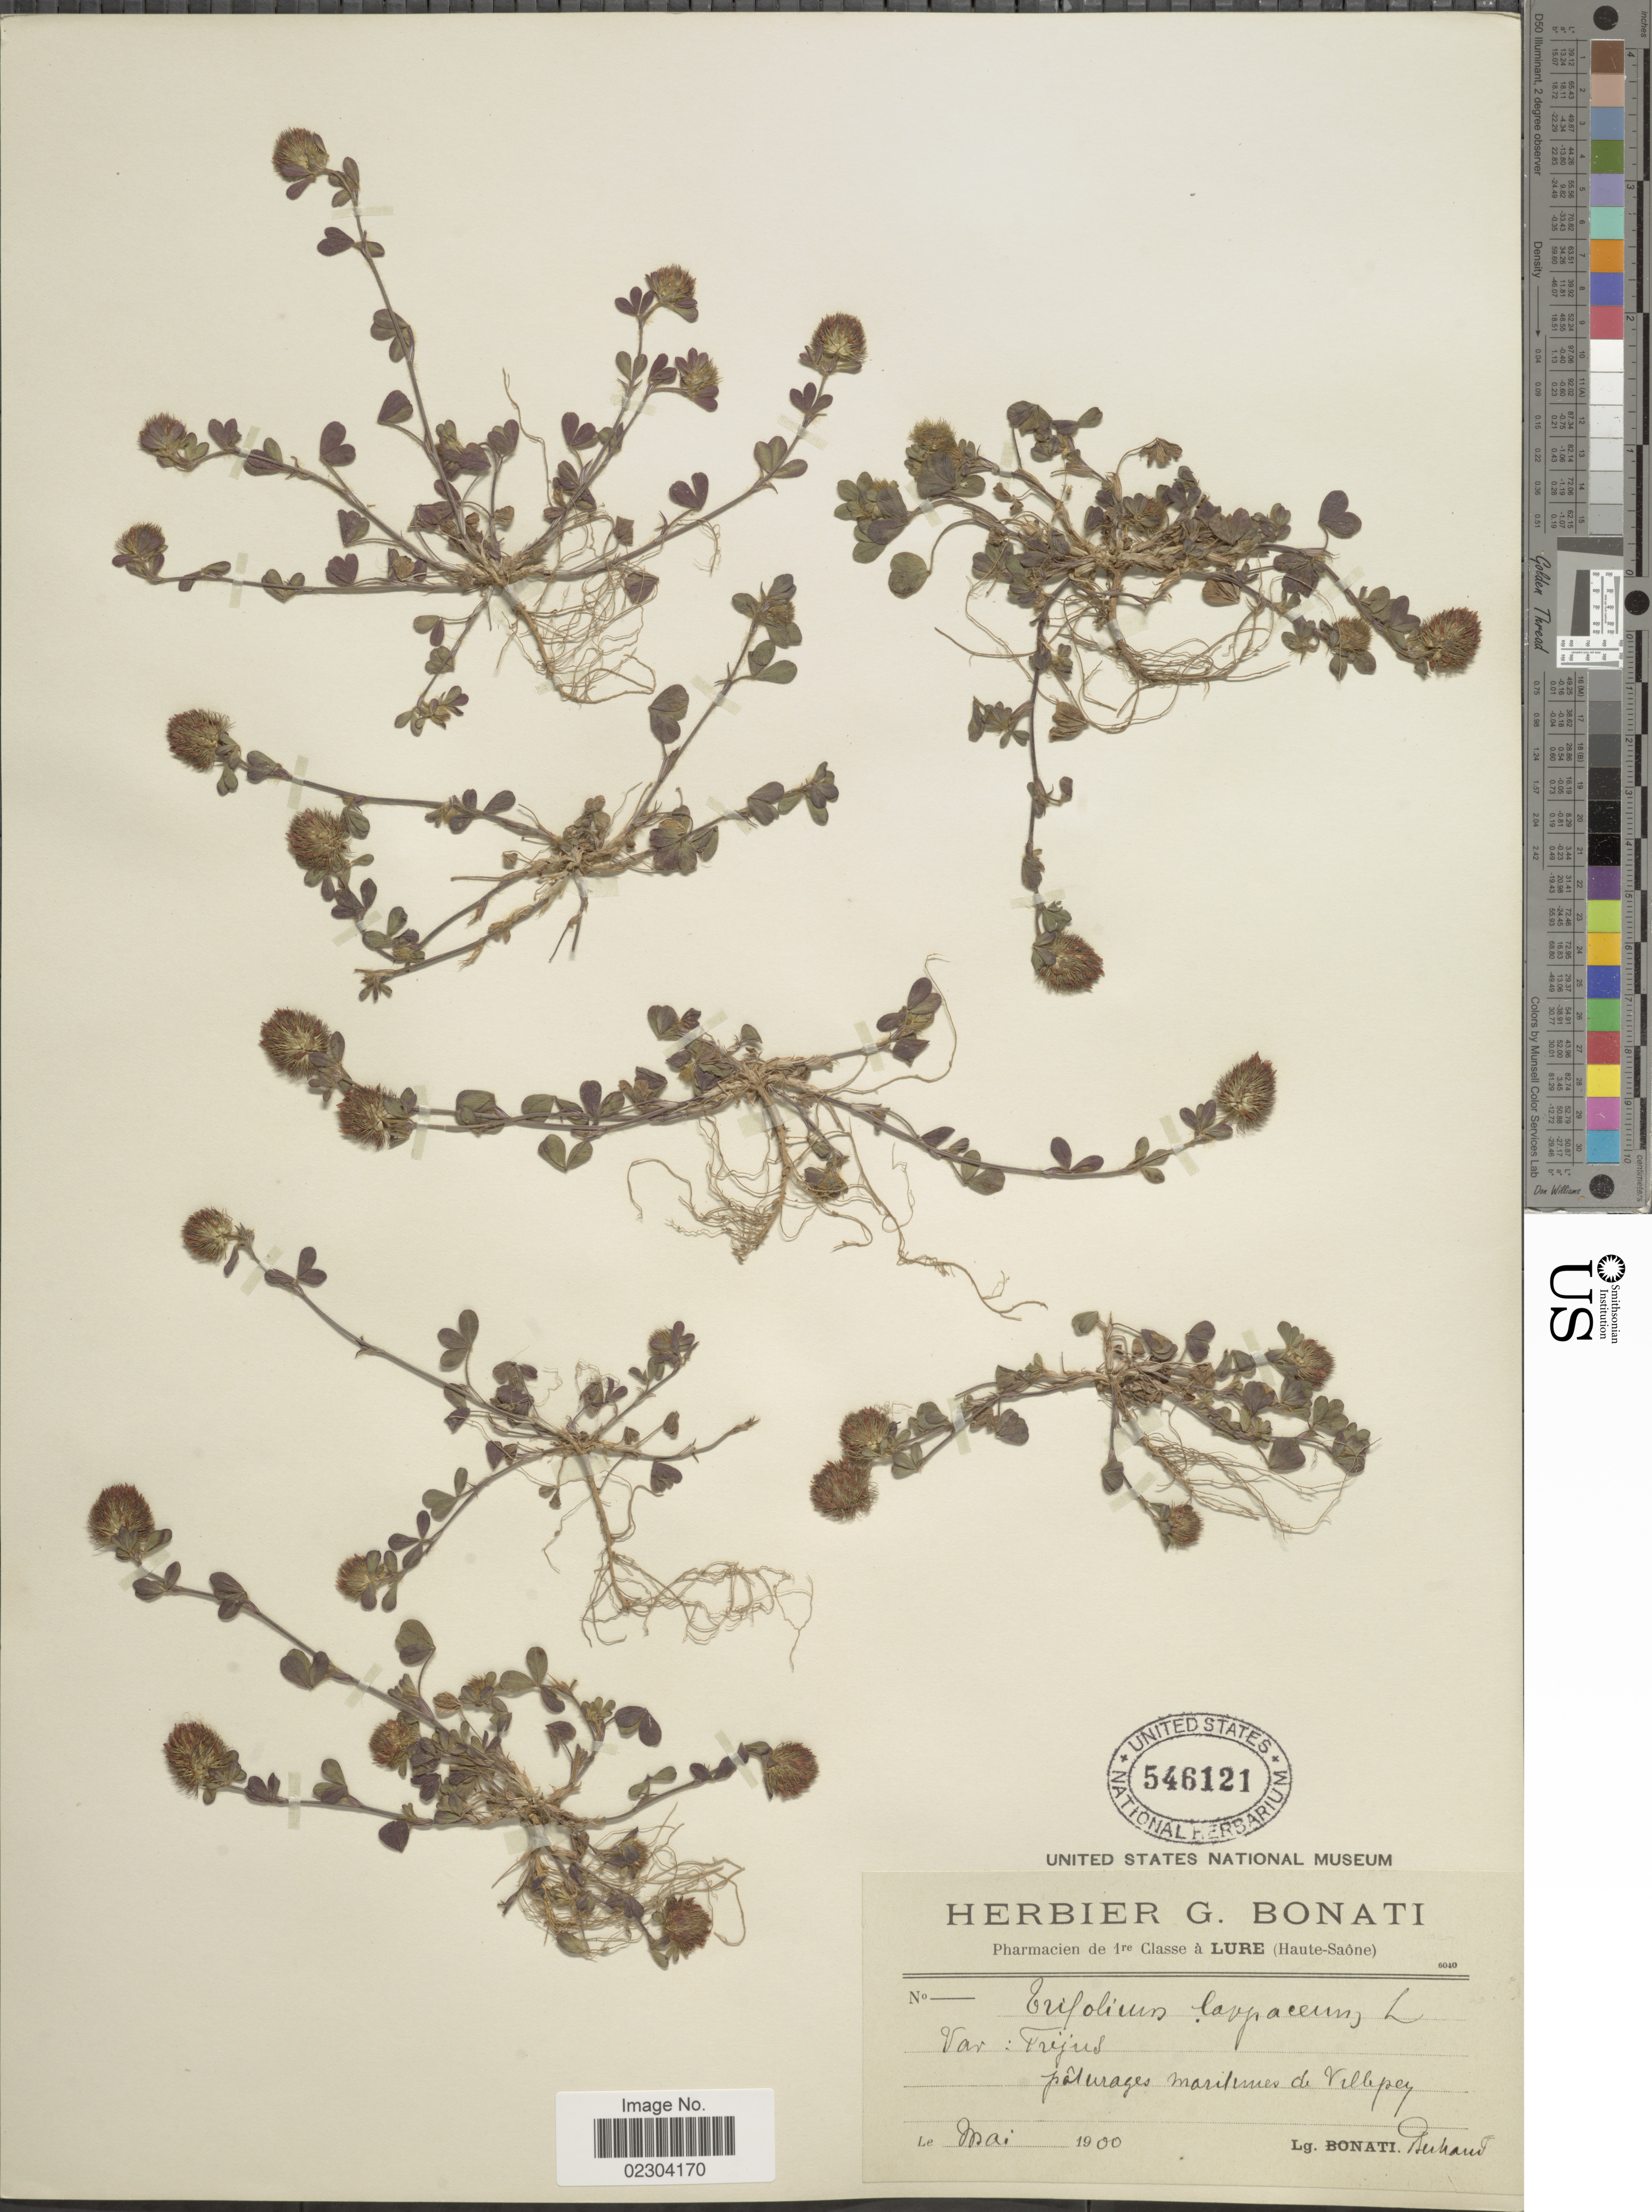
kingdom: Plantae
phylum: Tracheophyta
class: Magnoliopsida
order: Fabales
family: Fabaceae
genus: Trifolium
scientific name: Trifolium lappaceum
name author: L.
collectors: -. Bernard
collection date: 1900-05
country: France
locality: Var: Frijnd, paturages maritimes de Villepey [interpreted]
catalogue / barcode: US 546121